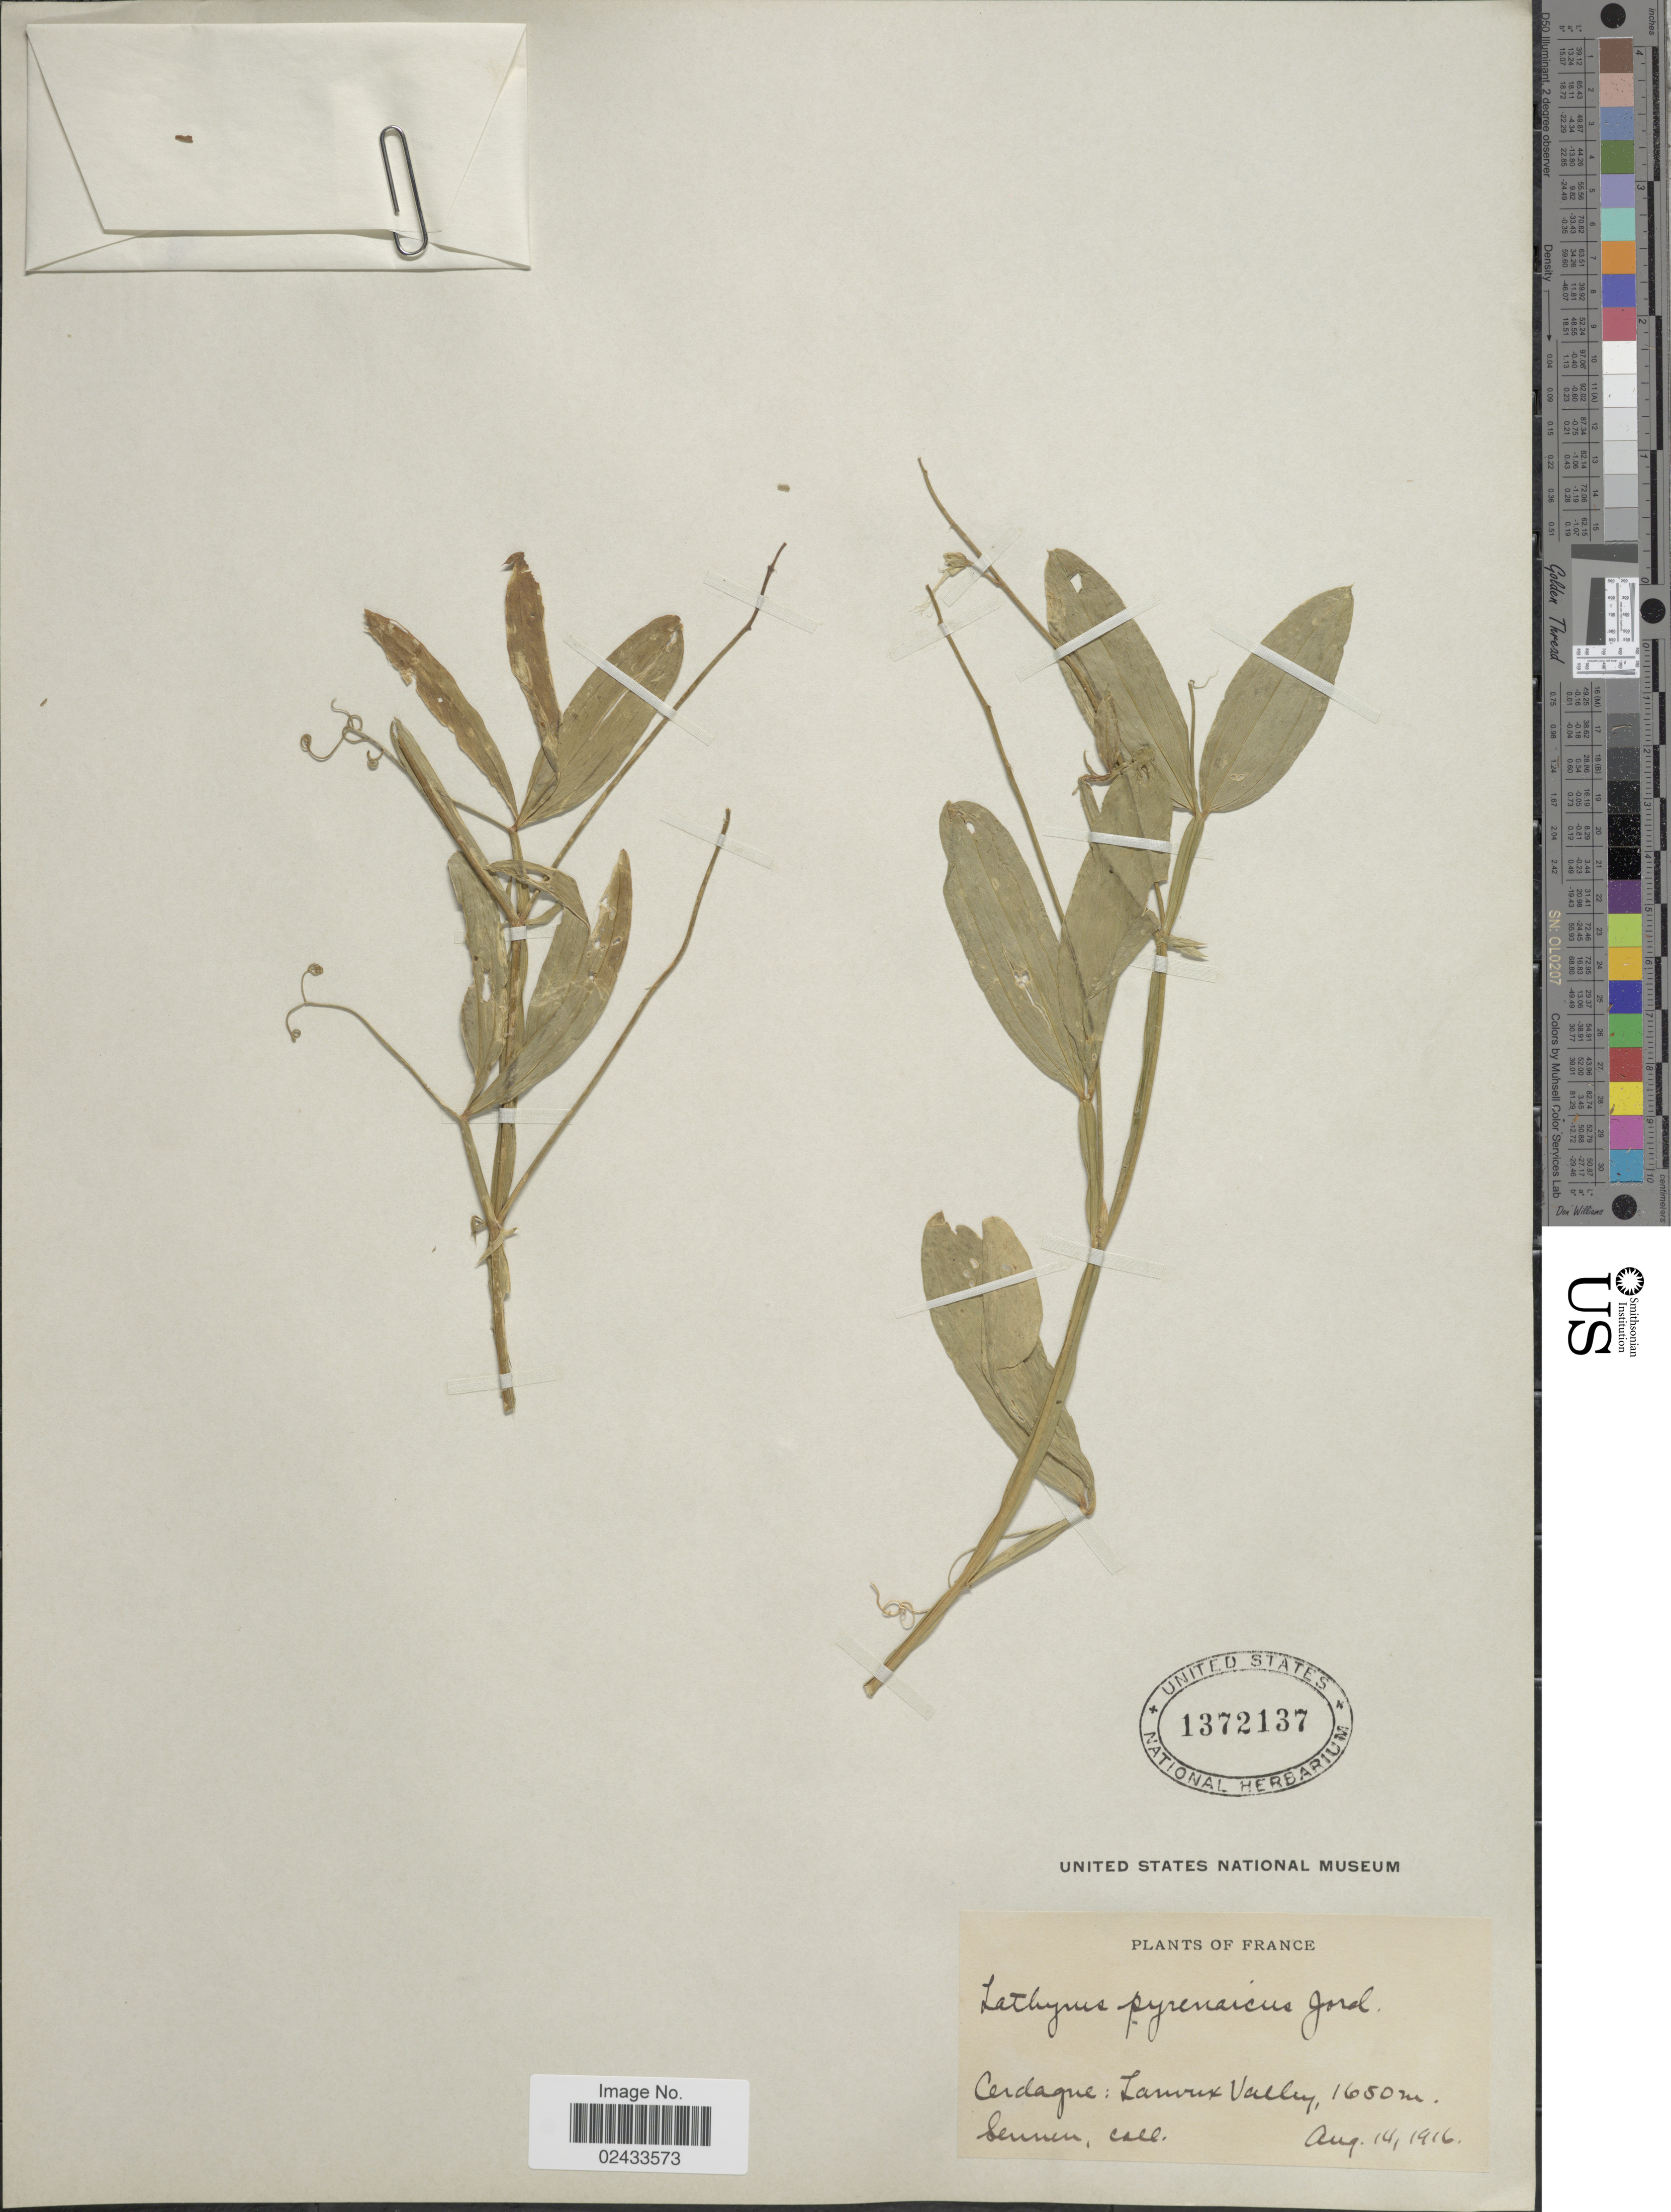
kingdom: Plantae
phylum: Tracheophyta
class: Magnoliopsida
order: Fabales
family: Fabaceae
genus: Lathyrus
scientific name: Lathyrus pyrenaicus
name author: Jord.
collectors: E. Sennen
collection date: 1916-08-14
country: France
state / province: Occitanie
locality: Cerdagne: Lanoux Valley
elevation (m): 1650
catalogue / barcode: US 1372137